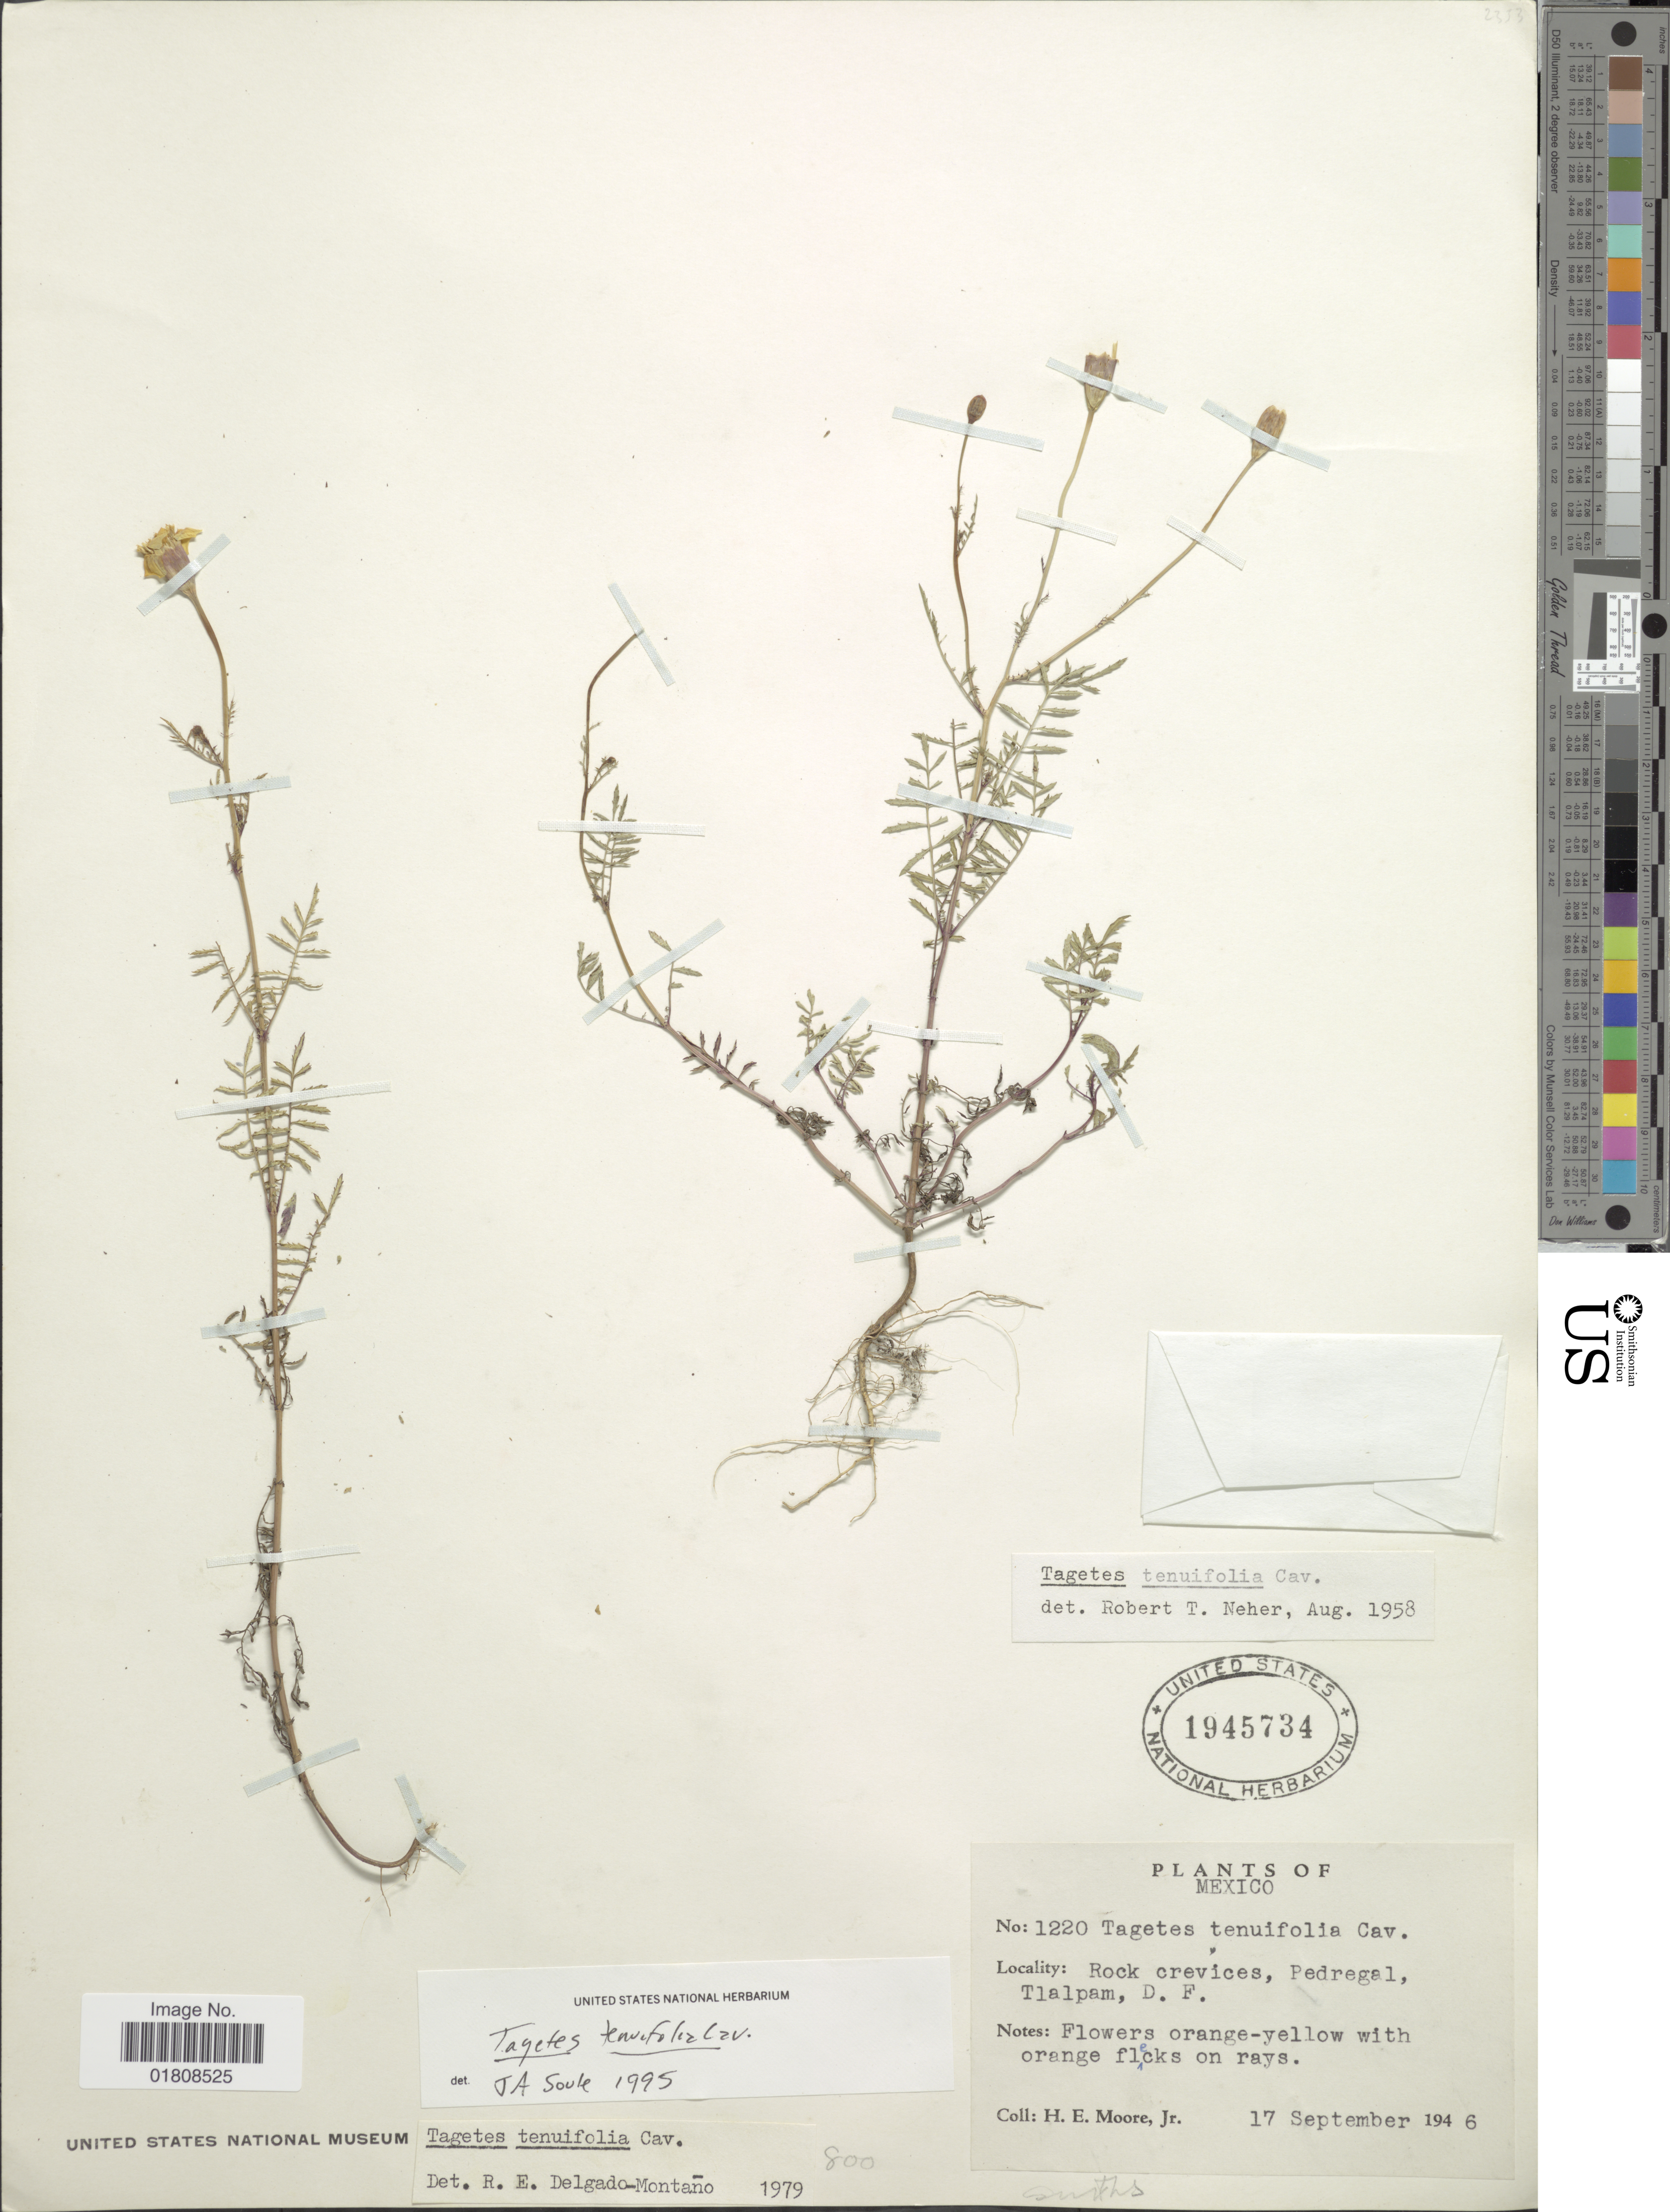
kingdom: Plantae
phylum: Tracheophyta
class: Magnoliopsida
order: Asterales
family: Asteraceae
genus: Tagetes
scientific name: Tagetes tenuifolia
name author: Cav.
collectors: H. Moore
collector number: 1220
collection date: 1946-09-17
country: Mexico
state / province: Distrito Federal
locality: Pedregal, Tlalpam, D. F.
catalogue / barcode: US 1945734